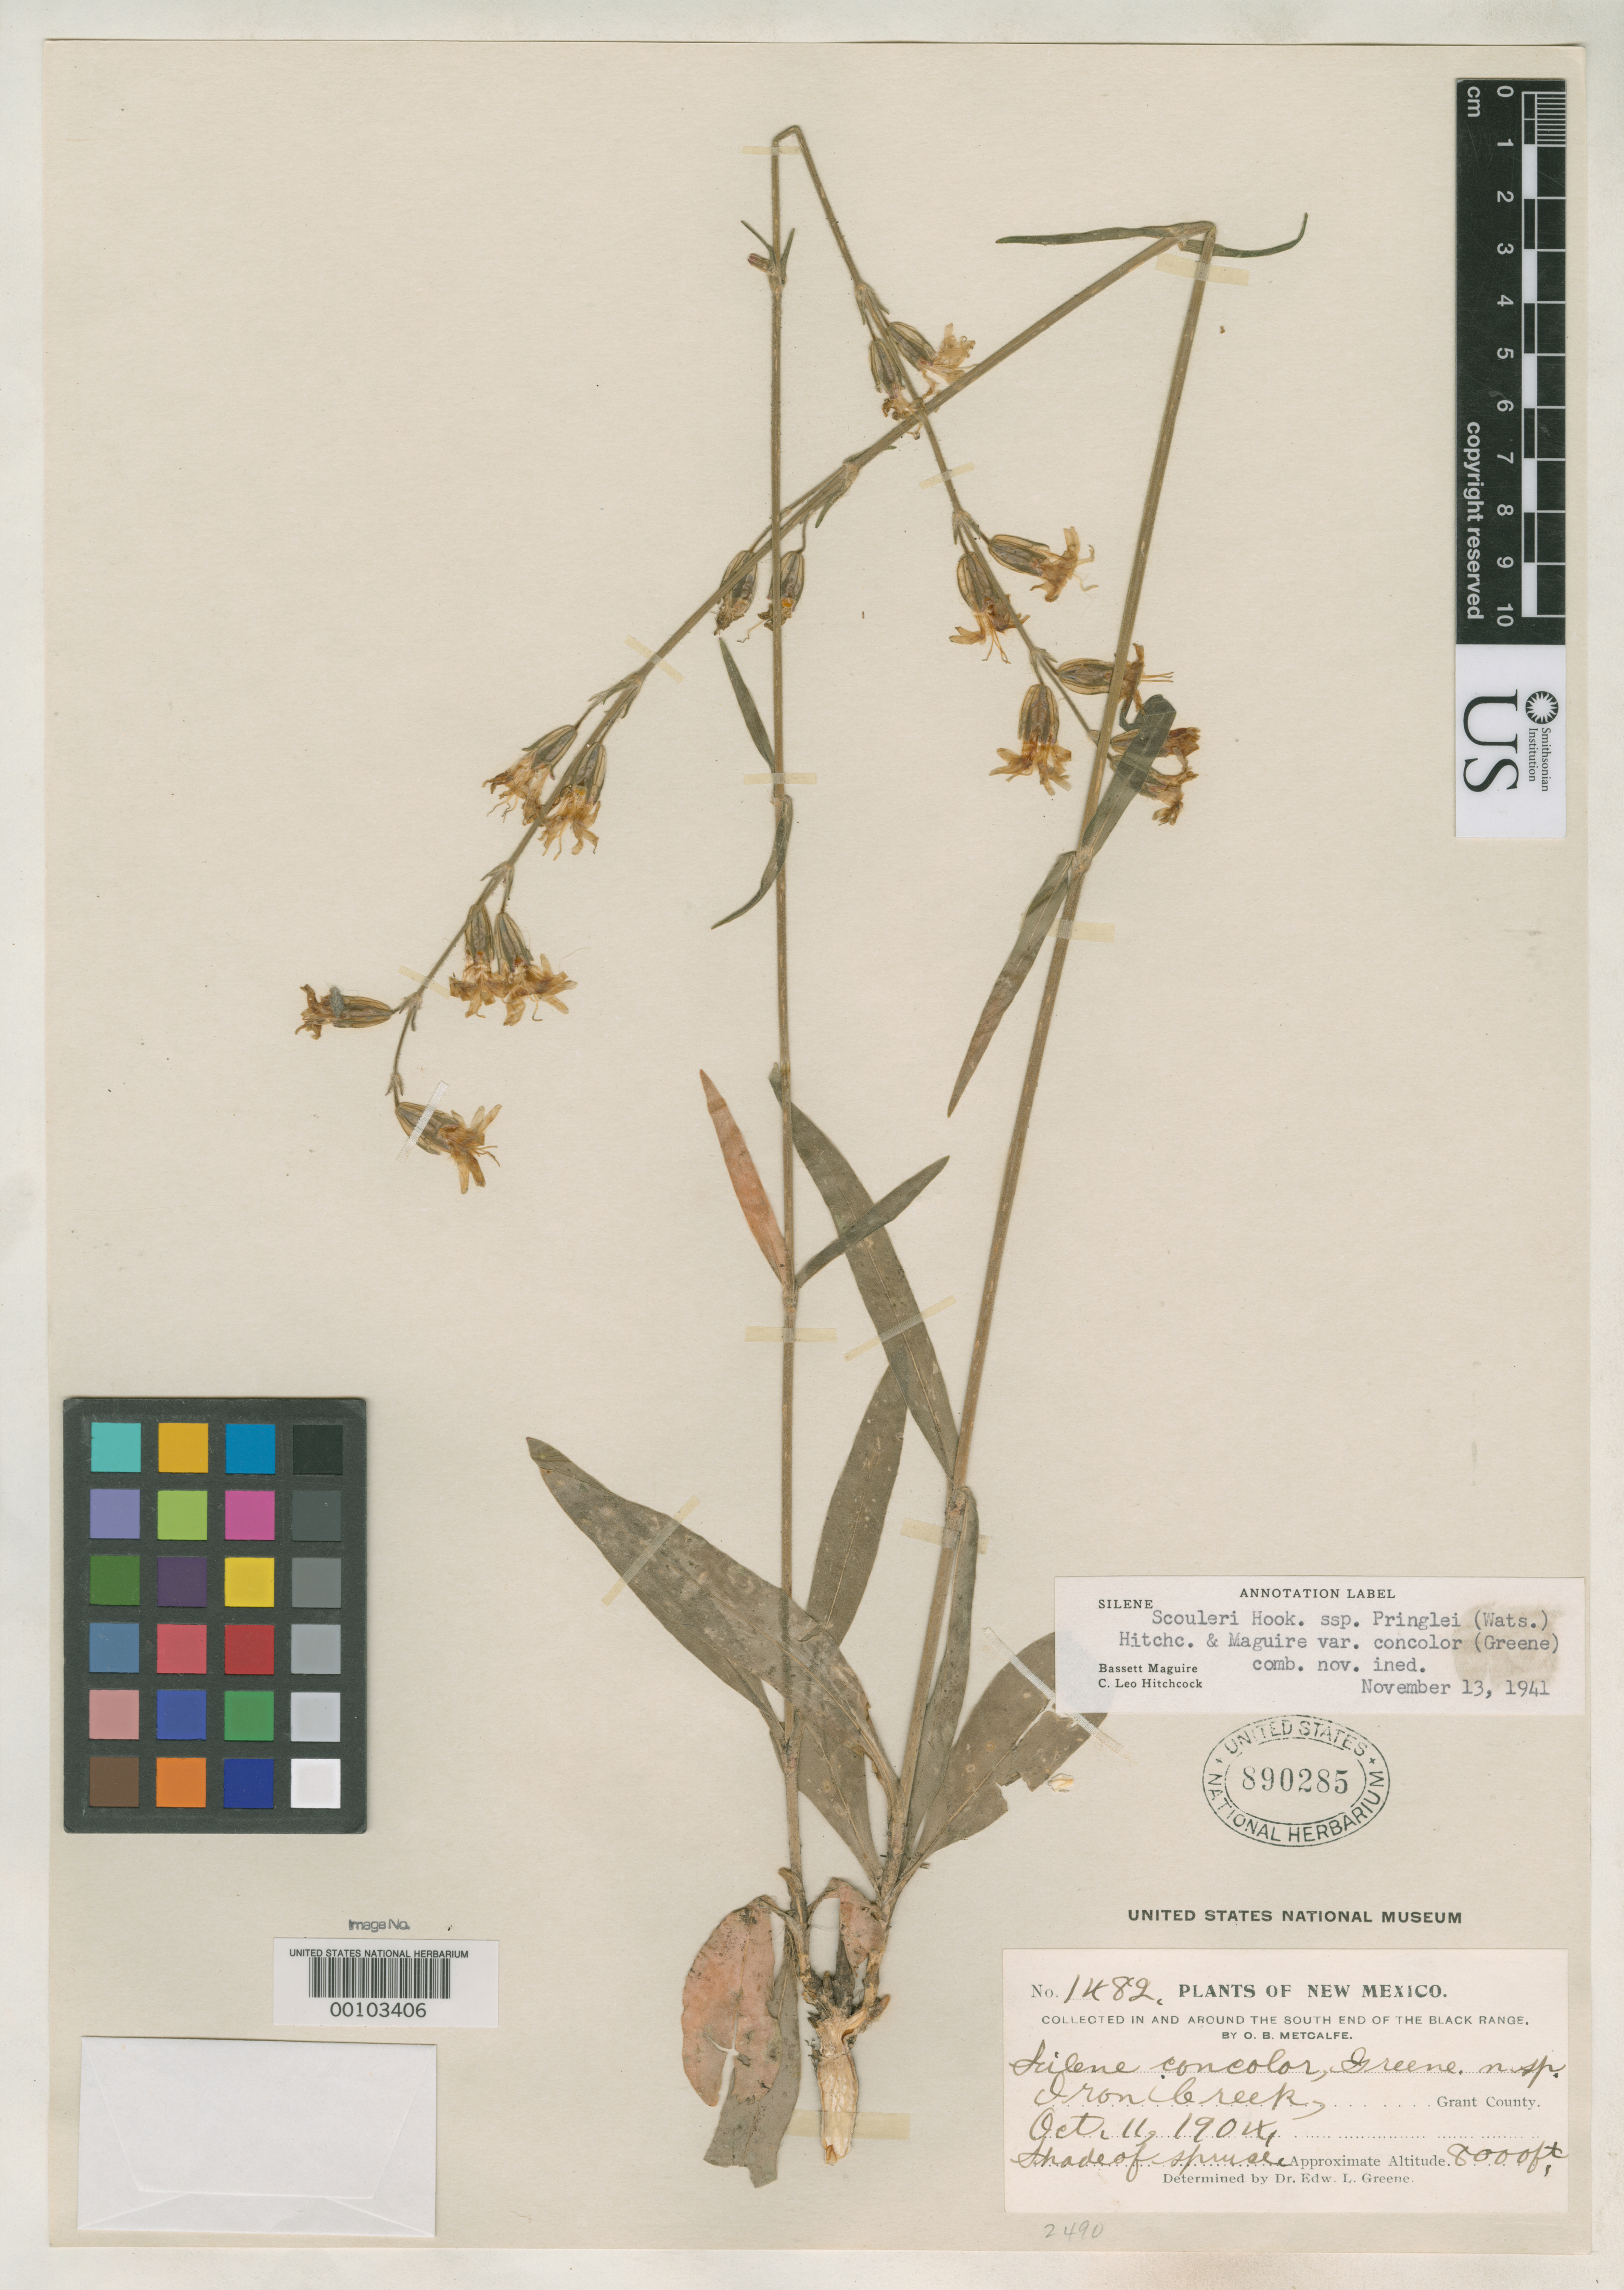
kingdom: Plantae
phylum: Tracheophyta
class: Magnoliopsida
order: Caryophyllales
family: Caryophyllaceae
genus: Silene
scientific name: Silene concolor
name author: Greene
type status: Isotype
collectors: O. B. Metcalfe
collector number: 1482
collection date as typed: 11 Oct 1904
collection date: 1904-10-11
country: United States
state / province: New Mexico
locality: Black Range.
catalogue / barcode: US 890285